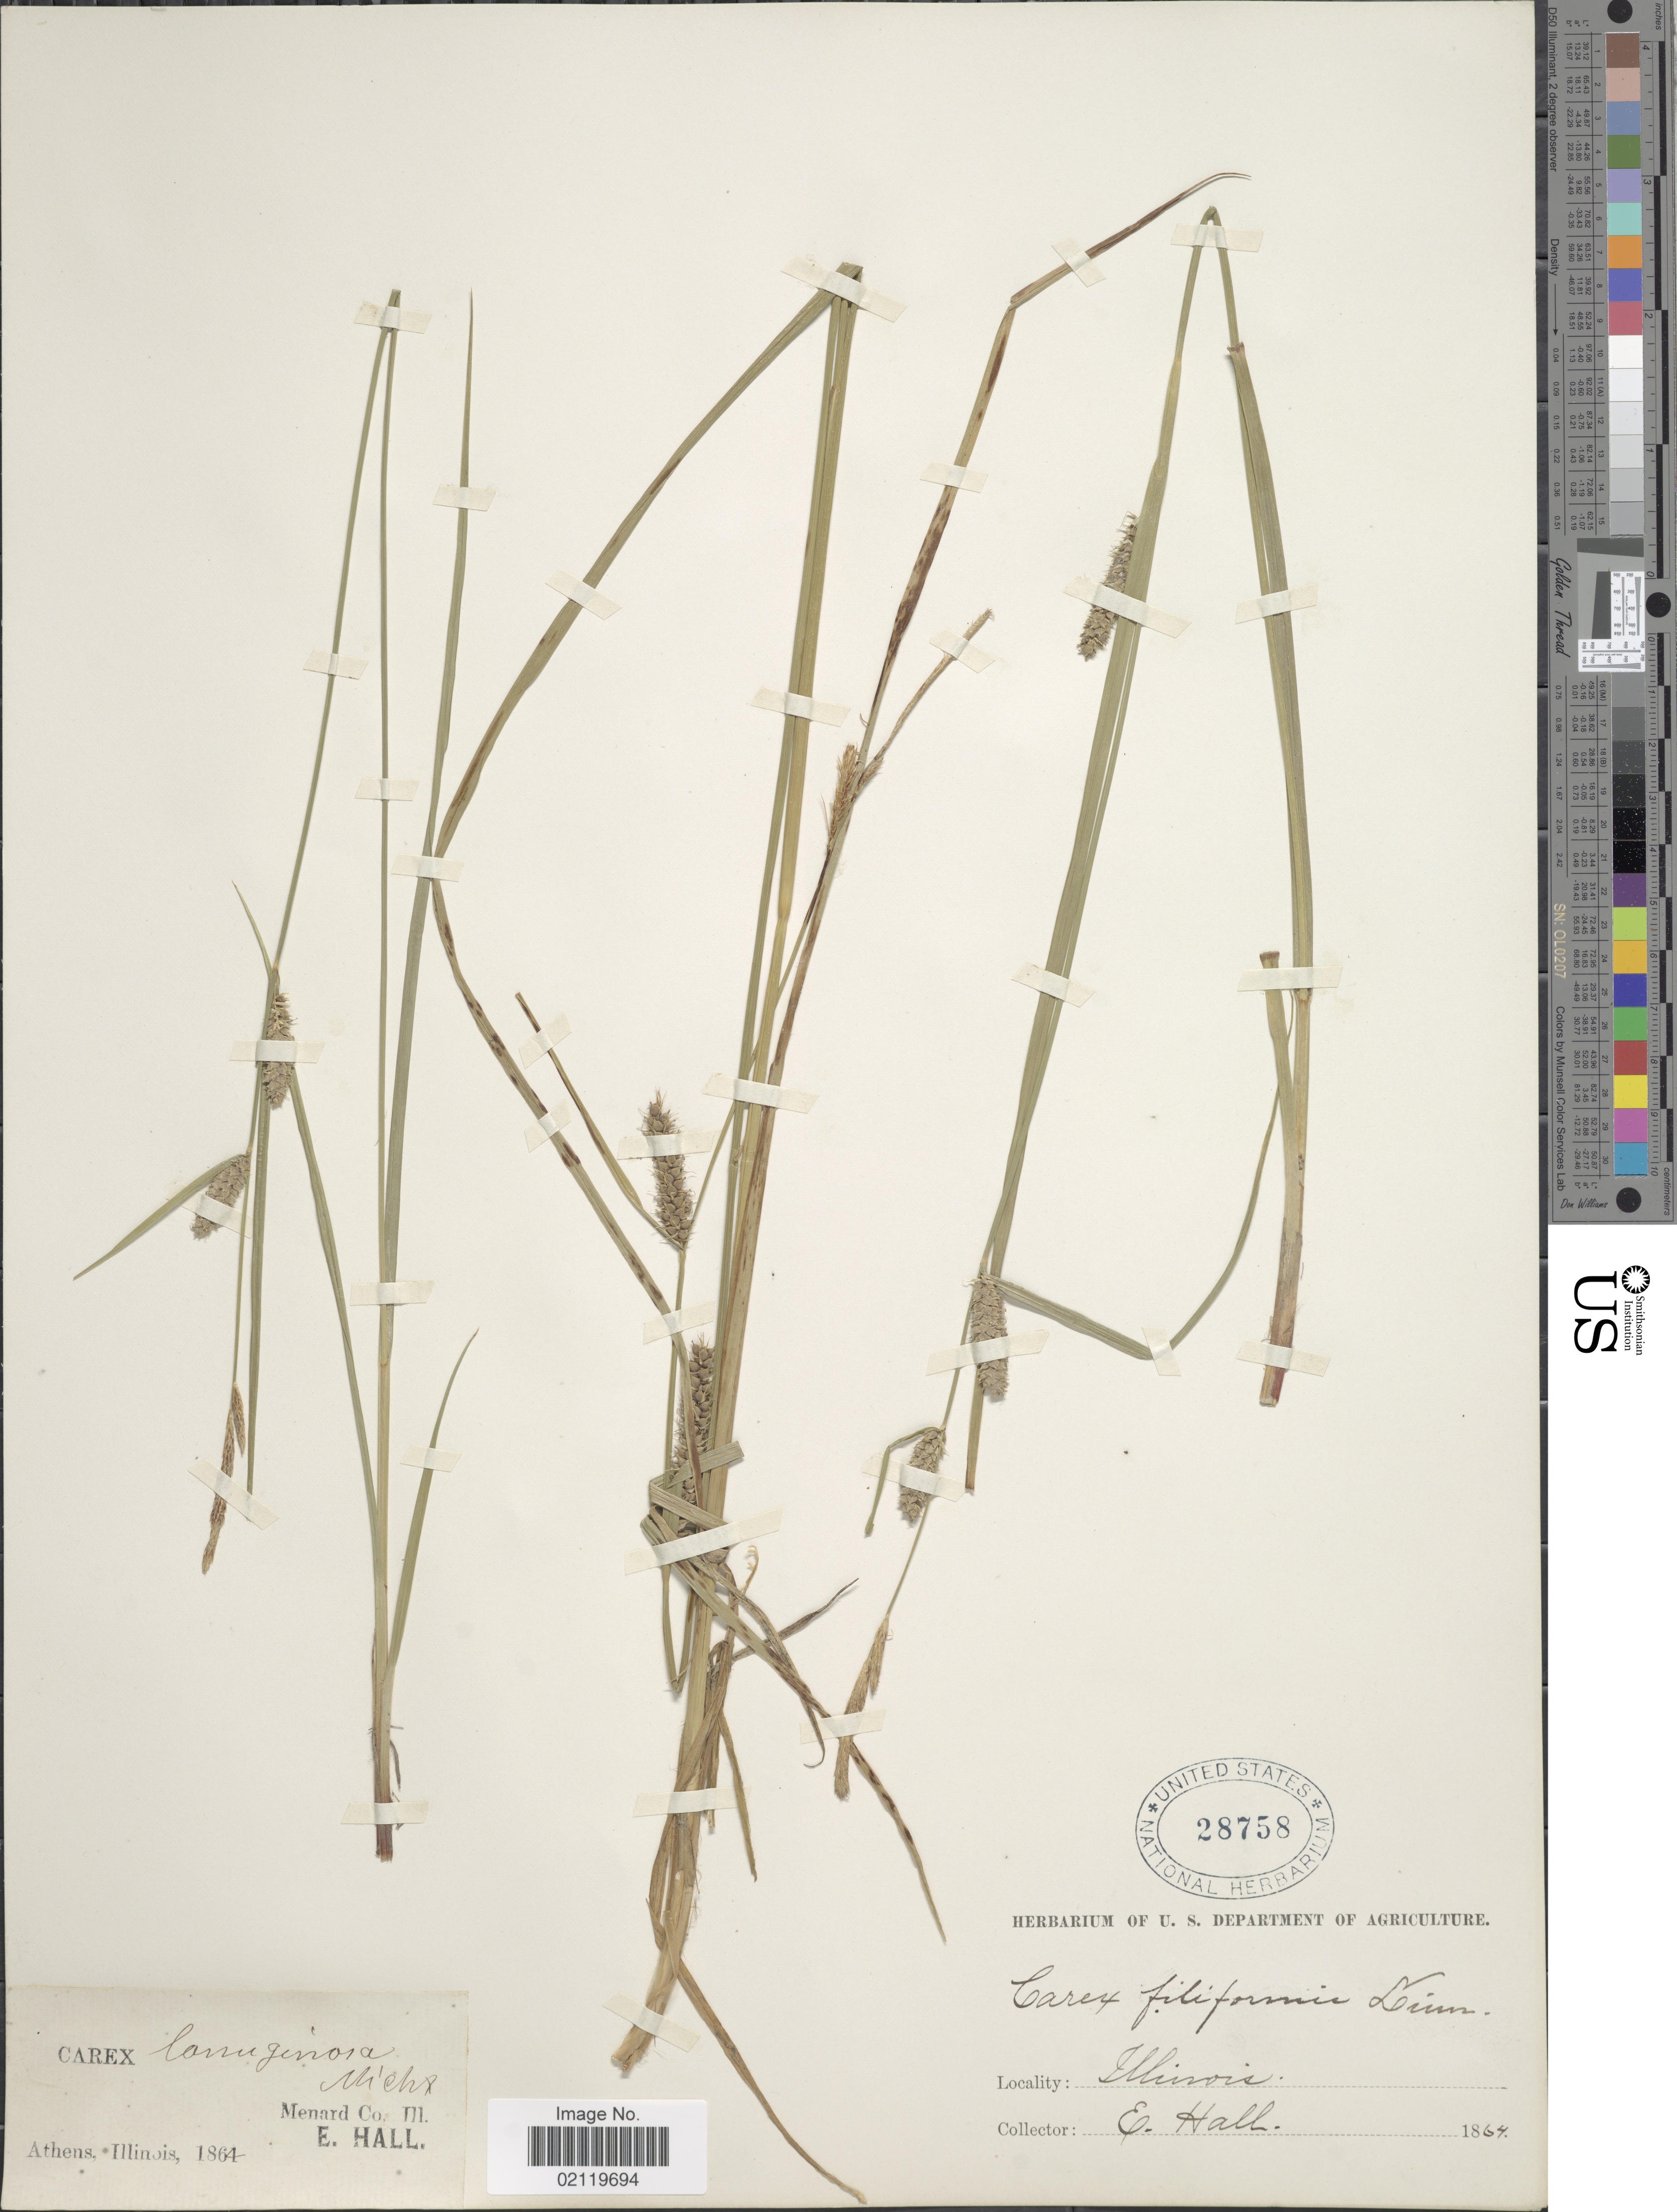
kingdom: Plantae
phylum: Tracheophyta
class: Liliopsida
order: Poales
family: Cyperaceae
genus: Carex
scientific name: Carex lasiocarpa var. americana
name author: Fernald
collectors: E. Hall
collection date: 1864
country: United States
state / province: Illinois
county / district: Menard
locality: Athens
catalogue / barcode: US 28758